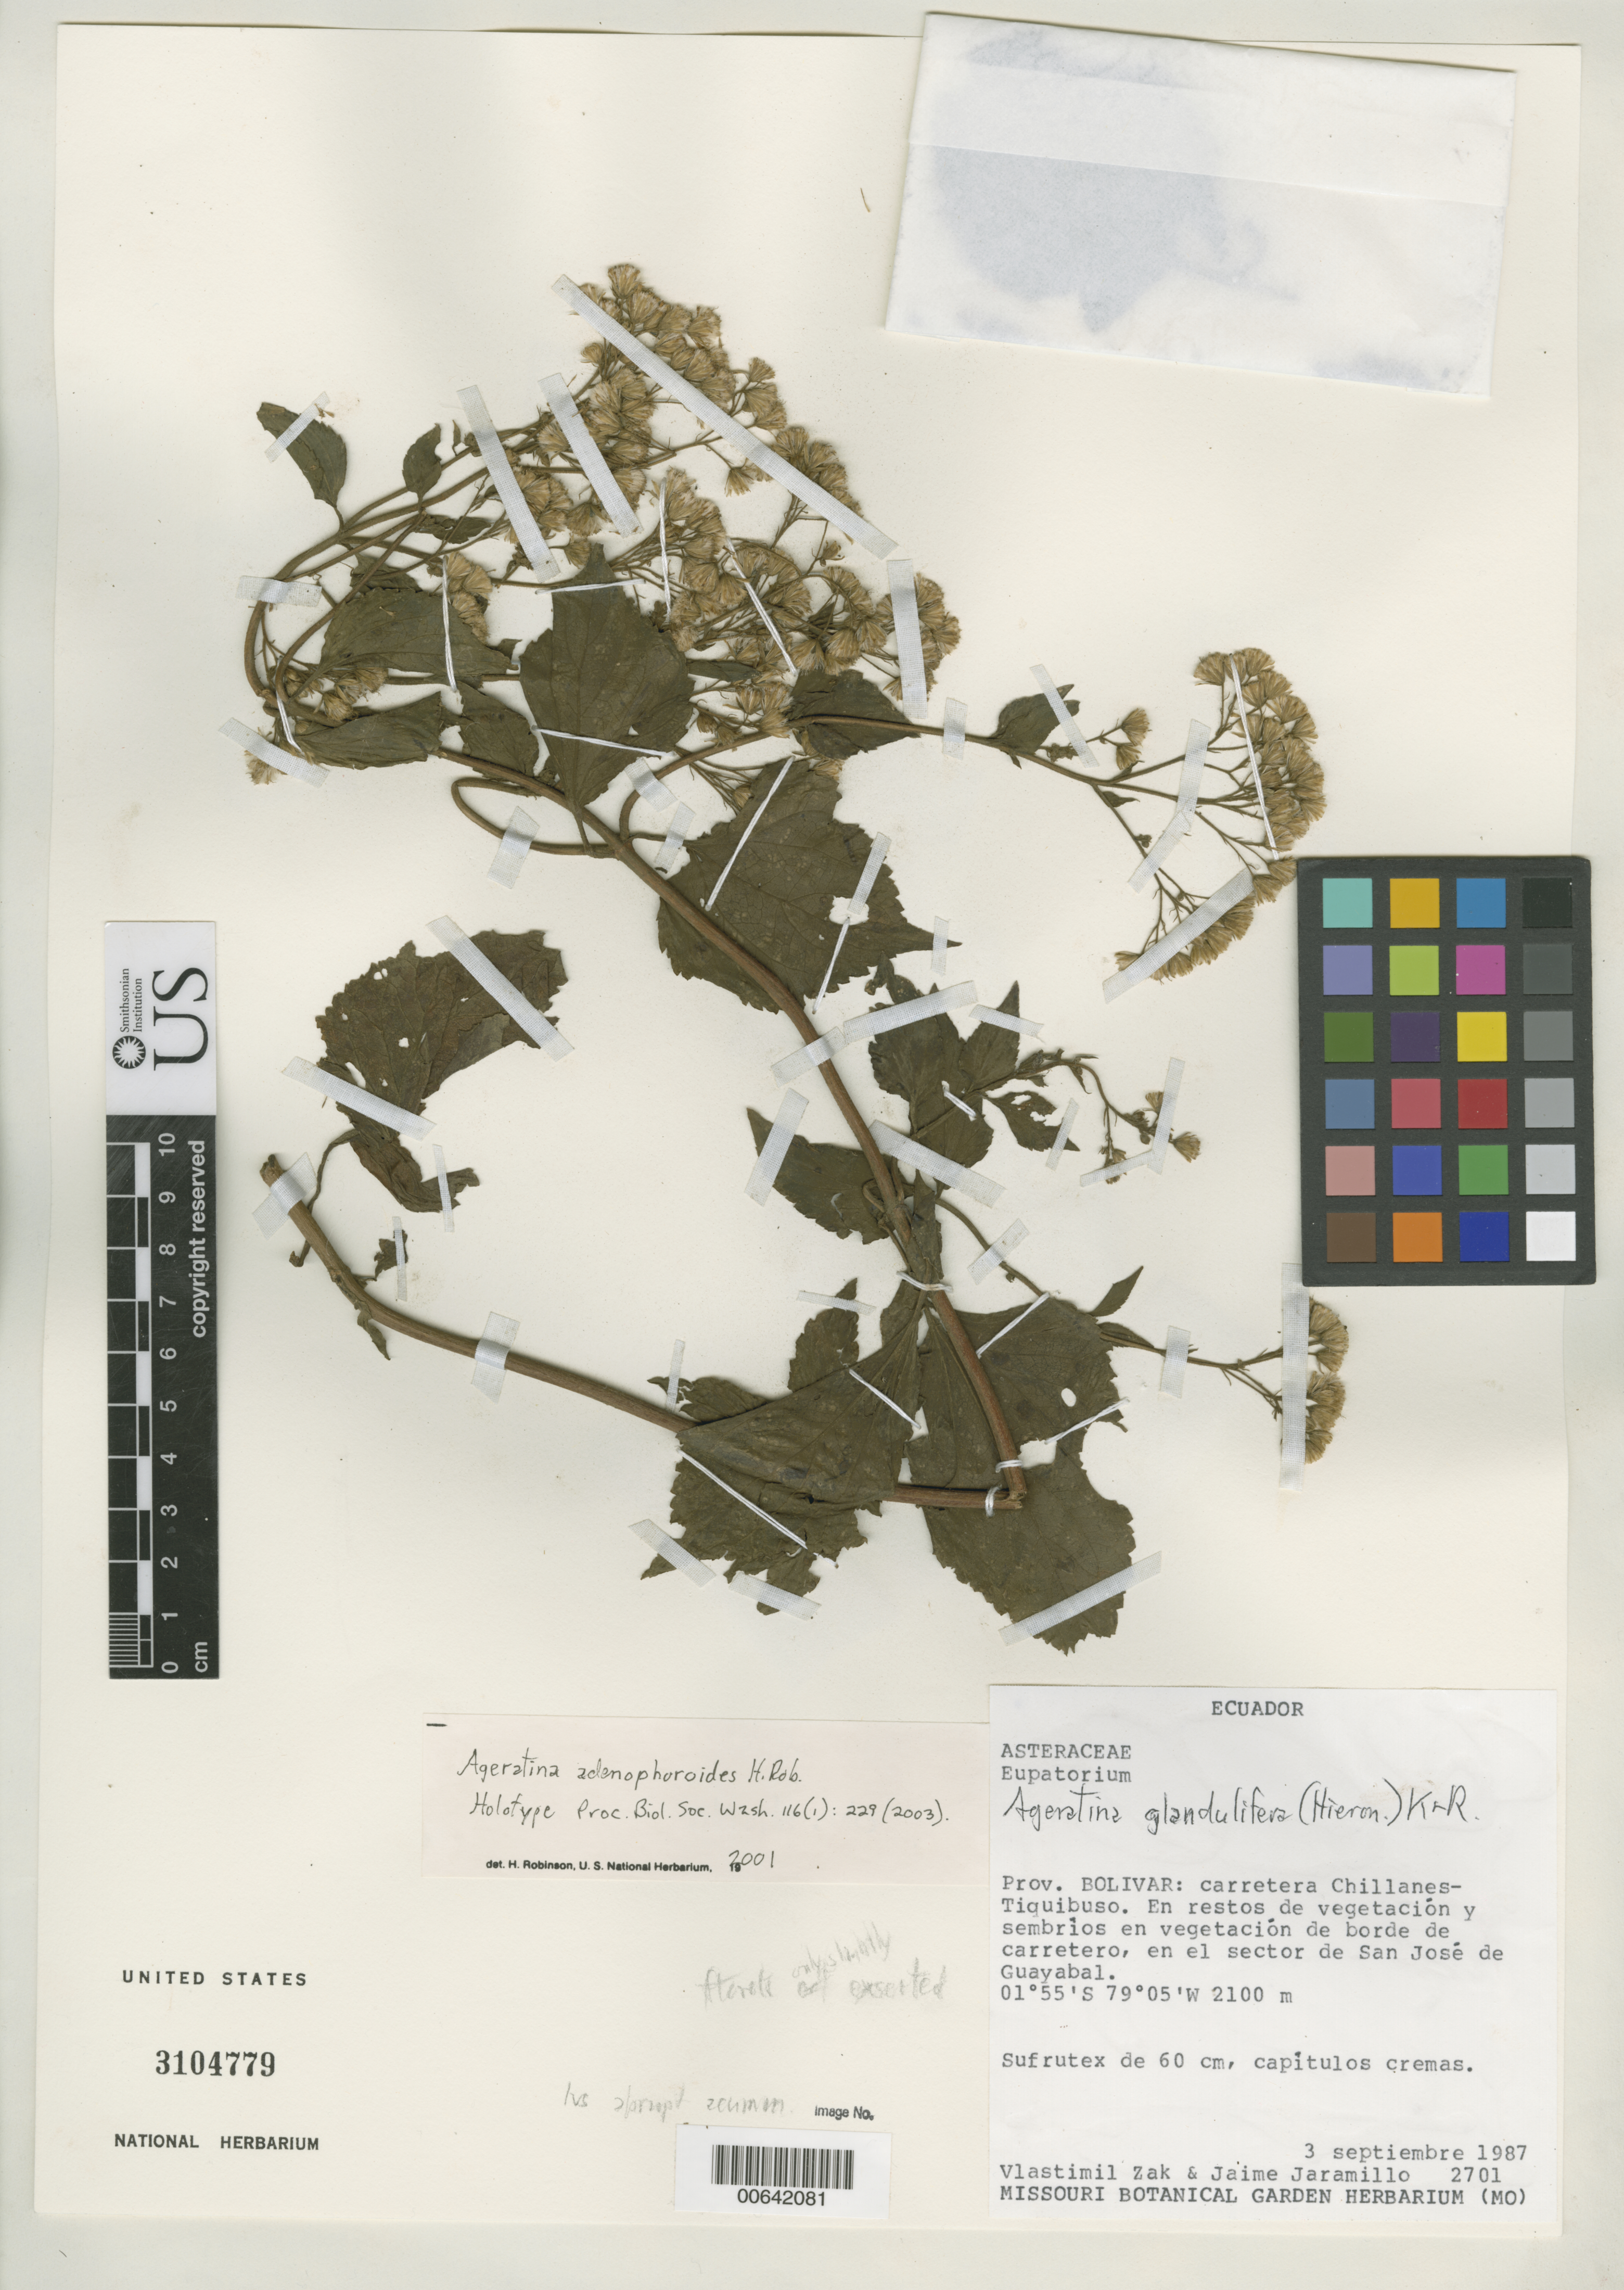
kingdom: Plantae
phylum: Tracheophyta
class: Magnoliopsida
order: Asterales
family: Asteraceae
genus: Ageratina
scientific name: Ageratina adenophoroides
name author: H. Rob.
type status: Holotype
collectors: V. Zak & J. L. Jaramillo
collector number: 2701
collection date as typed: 03 Sep 1987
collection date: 1987-09-03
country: Ecuador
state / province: Bolívar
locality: Carretera Chillanes-Tiquibuso. En el sector de San José de Guayabal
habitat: En restos de vegetación de borde de carretero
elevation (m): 2100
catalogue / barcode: US 3104779